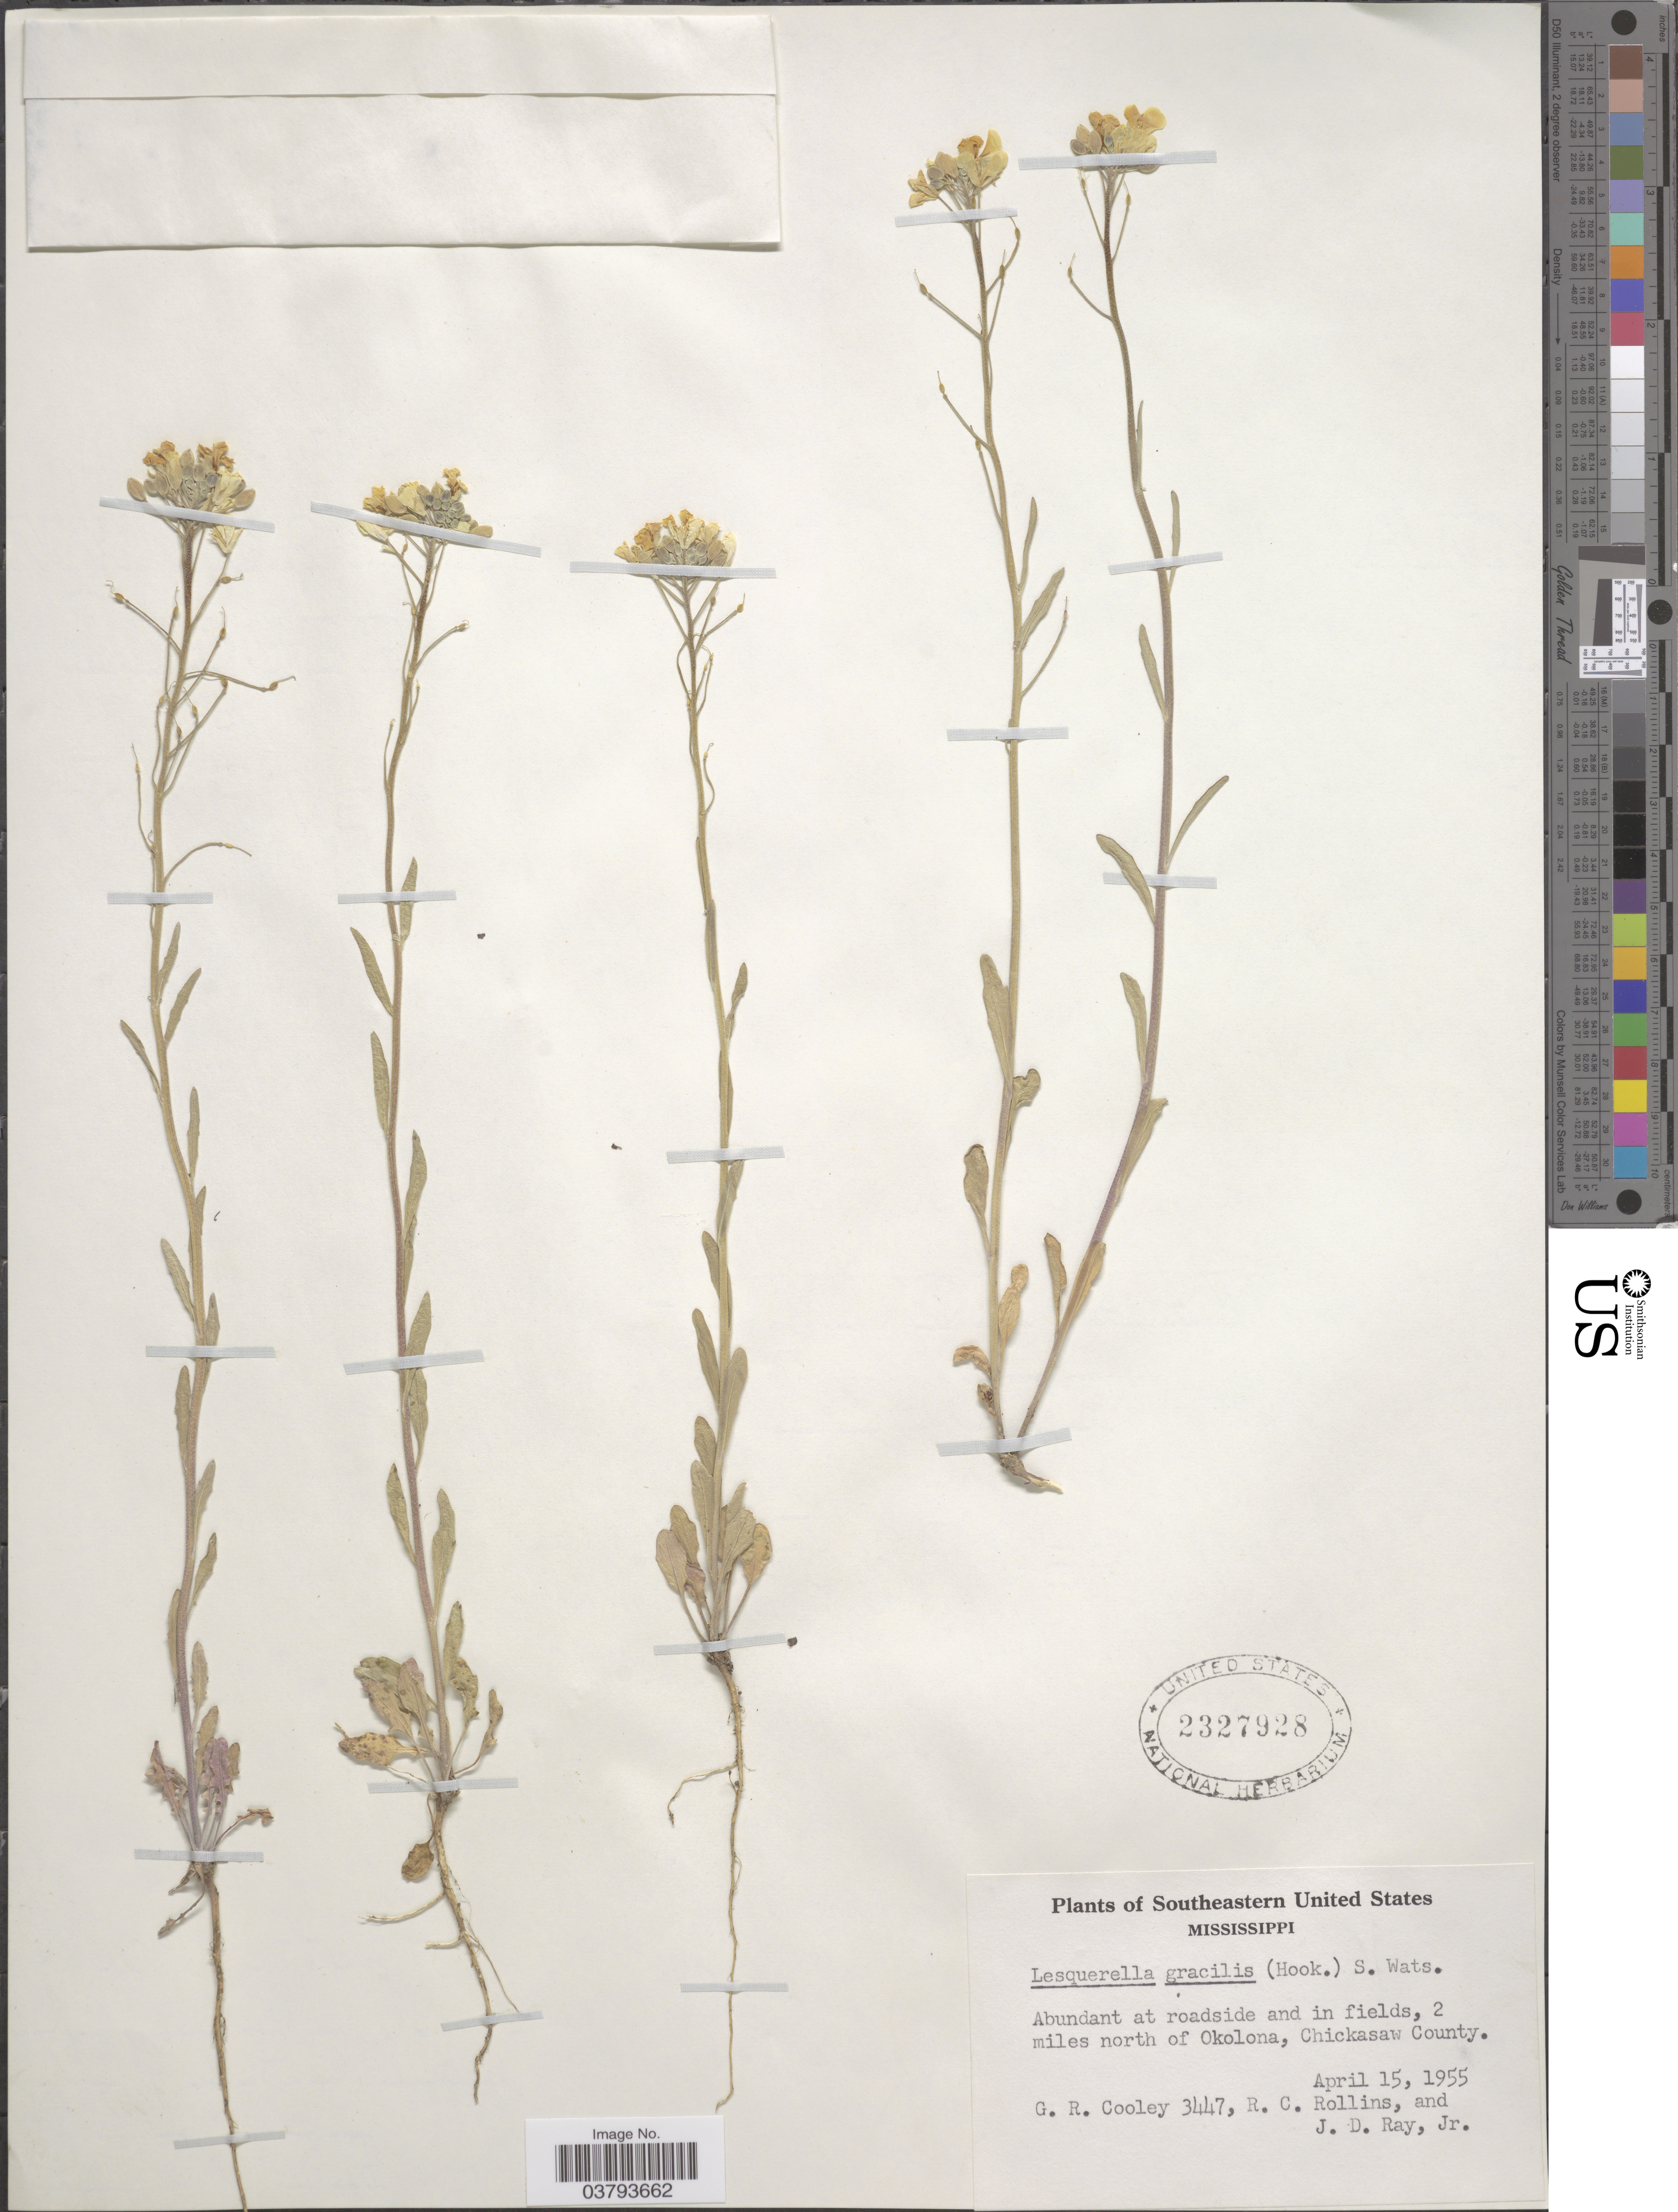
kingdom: Plantae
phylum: Tracheophyta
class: Magnoliopsida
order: Brassicales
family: Brassicaceae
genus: Lesquerella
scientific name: Lesquerella gracilis subsp. gracilis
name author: (Hook.) S. Watson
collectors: G. R. Cooley, R. C. Rollins & J. D. Ray Jr.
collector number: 3447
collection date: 1955-04-15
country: United States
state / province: Mississippi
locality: Southeastern United States. 2 miles north of Okolona, Chickasaw County.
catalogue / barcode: US 2327928